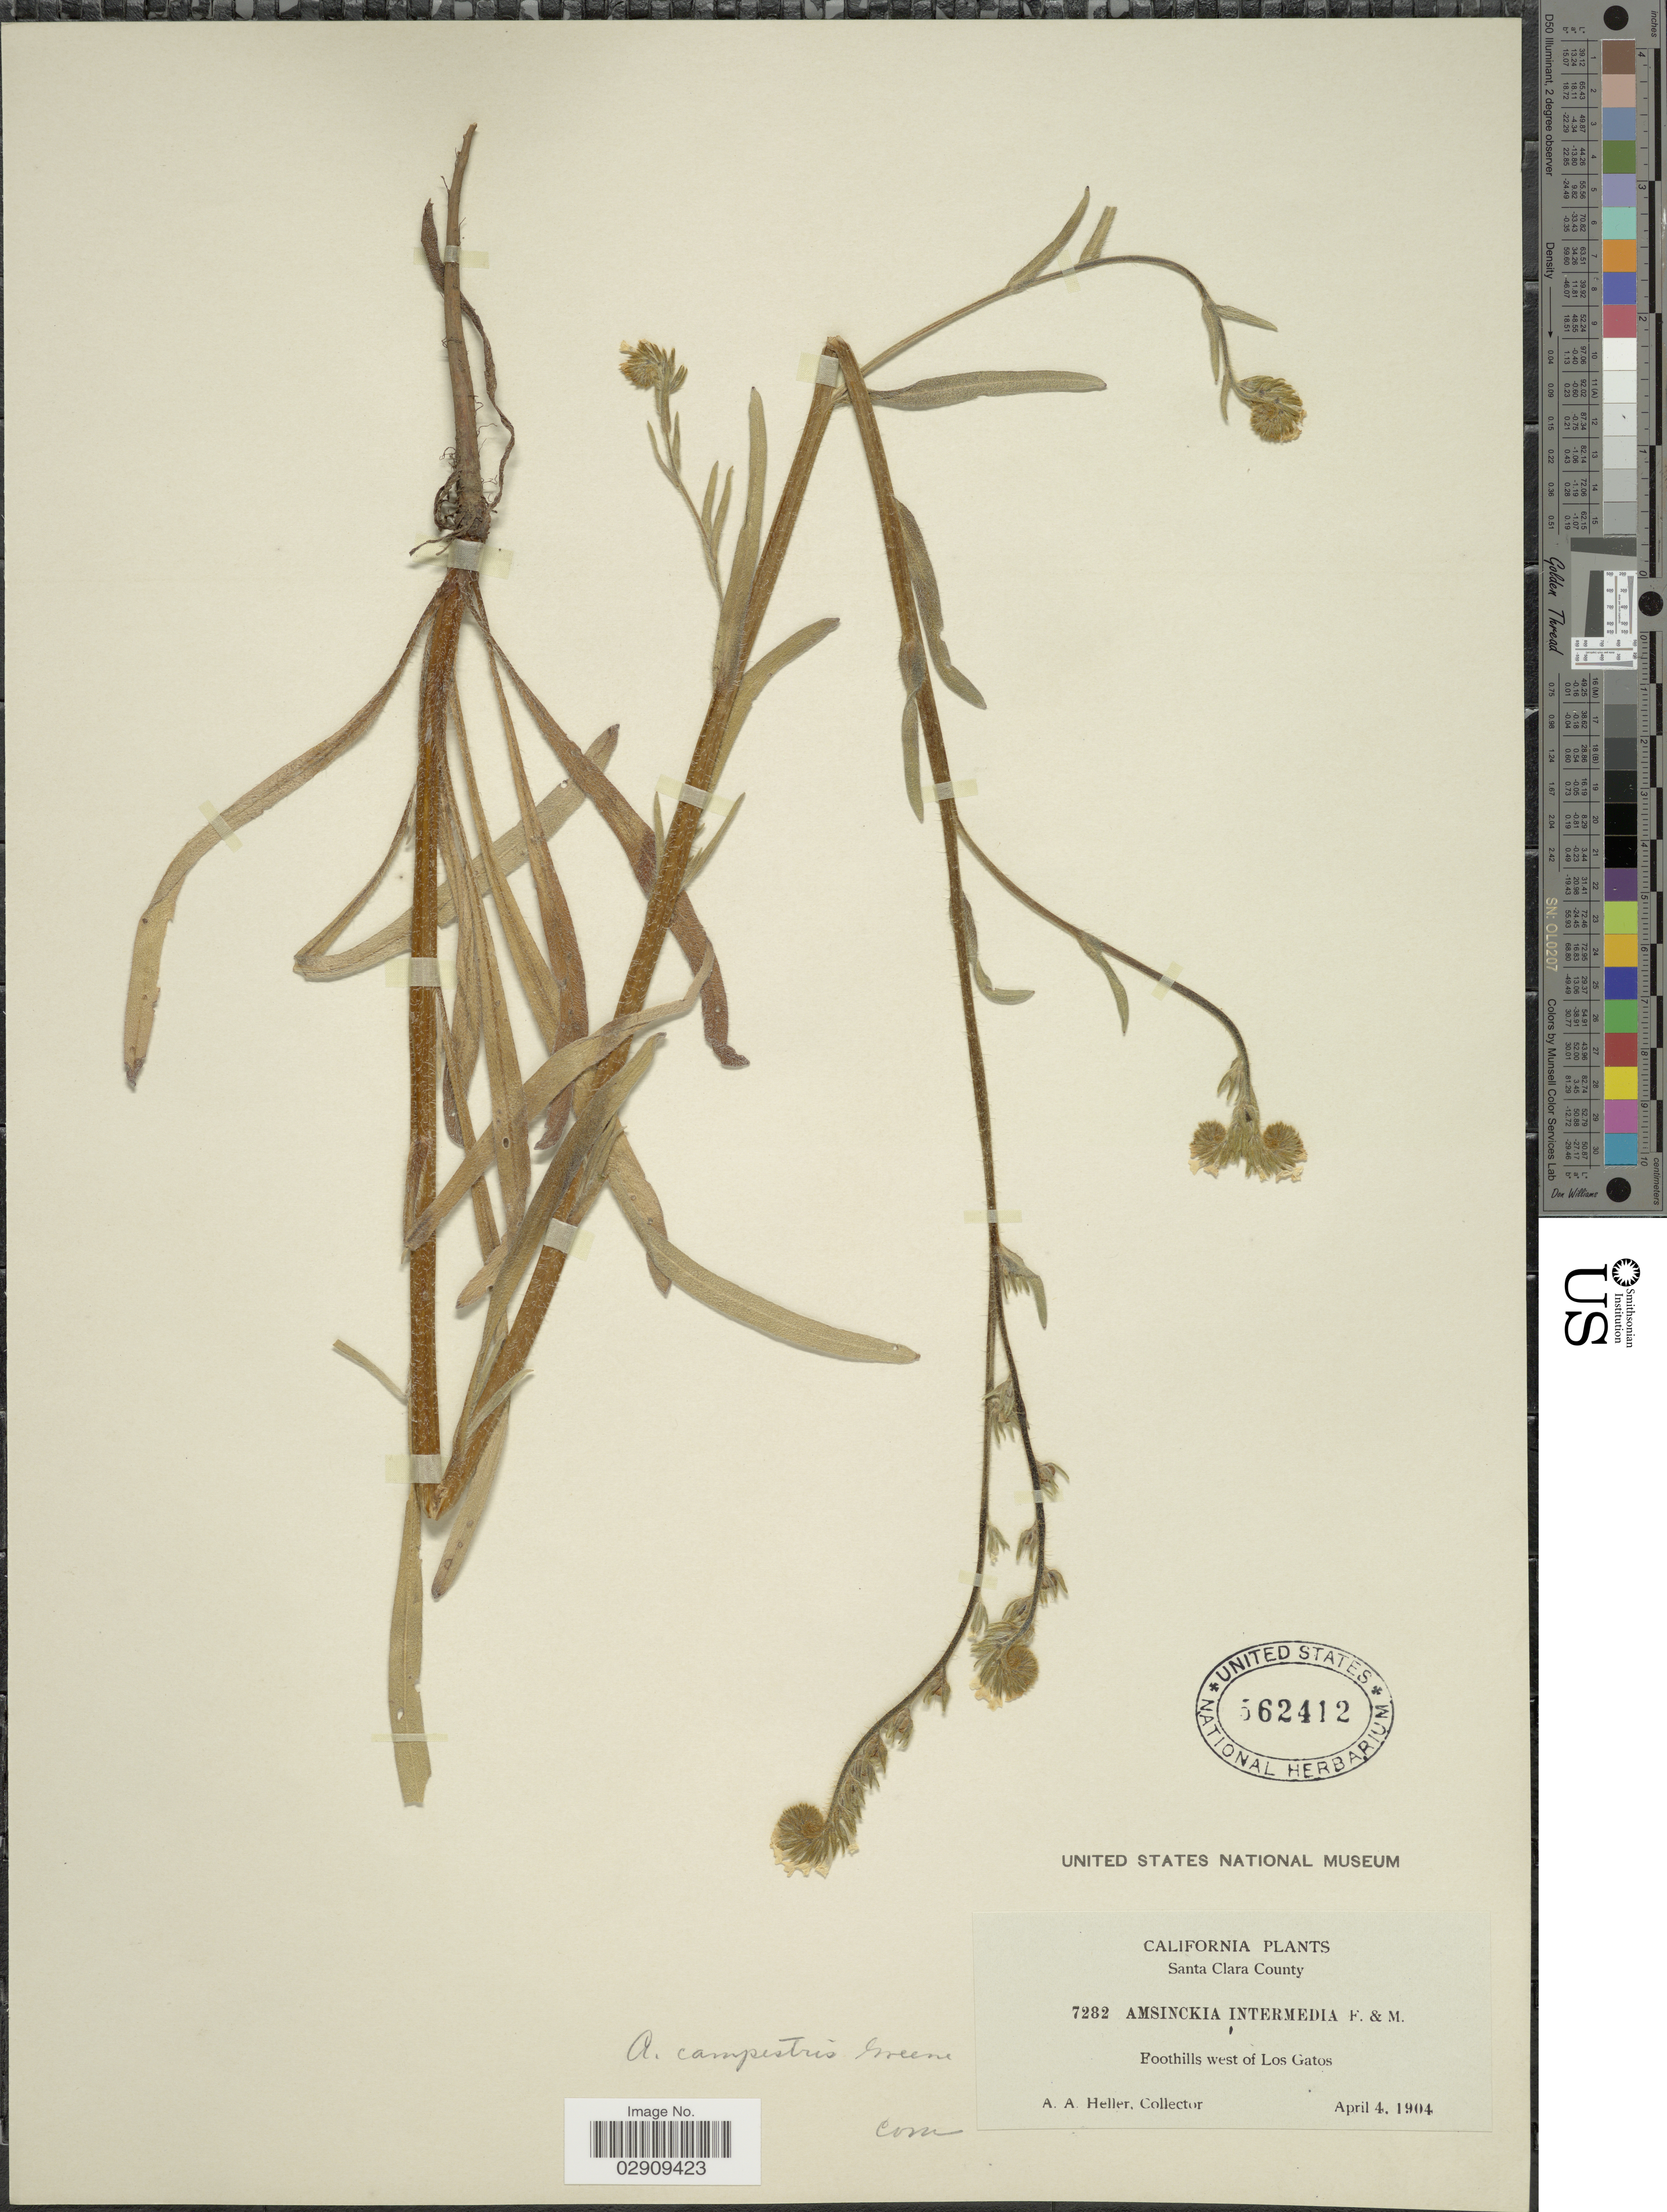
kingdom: Plantae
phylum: Tracheophyta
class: Magnoliopsida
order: Boraginales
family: Boraginaceae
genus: Amsinckia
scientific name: Amsinckia menziesii var. intermedia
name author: (Fisch. & C.A. Mey.) Ganders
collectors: A. A. Heller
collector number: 7282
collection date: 1904-04-04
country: United States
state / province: California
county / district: Santa Clara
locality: Santa Clara County. Foothills west of Los Gatos.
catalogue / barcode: US 562412